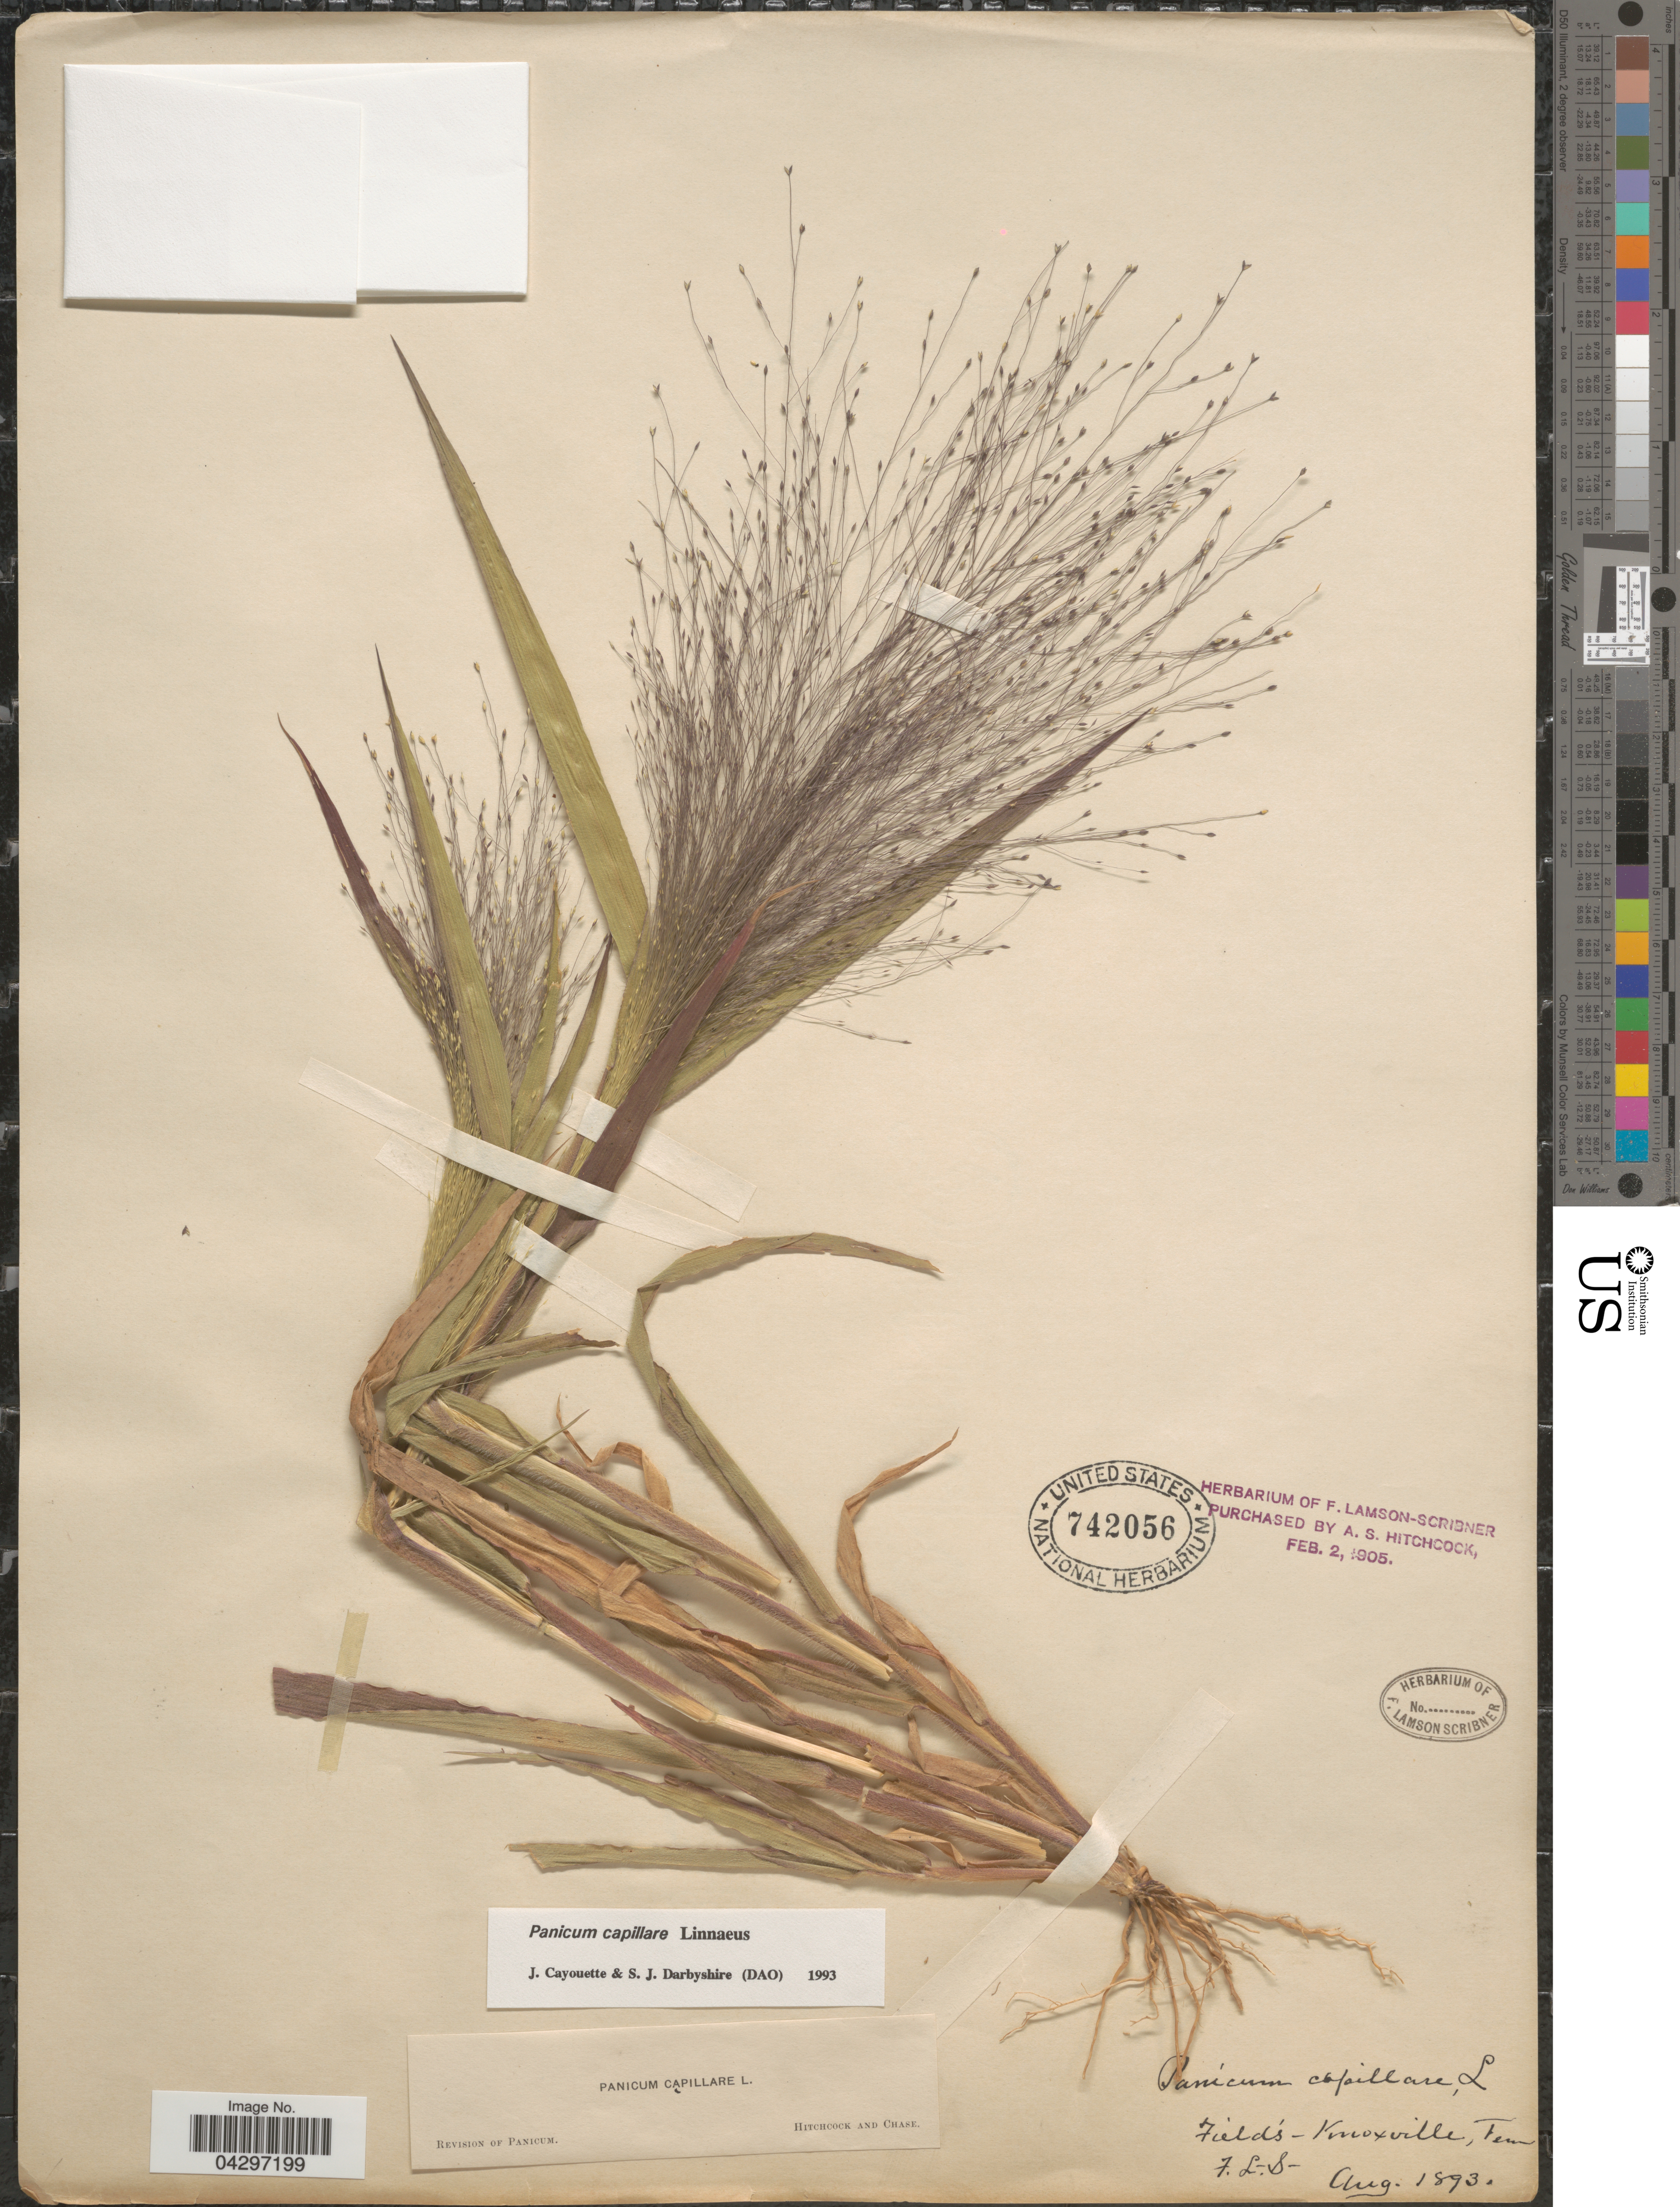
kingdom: Plantae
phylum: Tracheophyta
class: Liliopsida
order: Poales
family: Poaceae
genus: Panicum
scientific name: Panicum capillare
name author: L.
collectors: ex herb. F. Lamson Scribner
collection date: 1893-08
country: United States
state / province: Tennessee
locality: Field's - Knoxville.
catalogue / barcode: US 742056